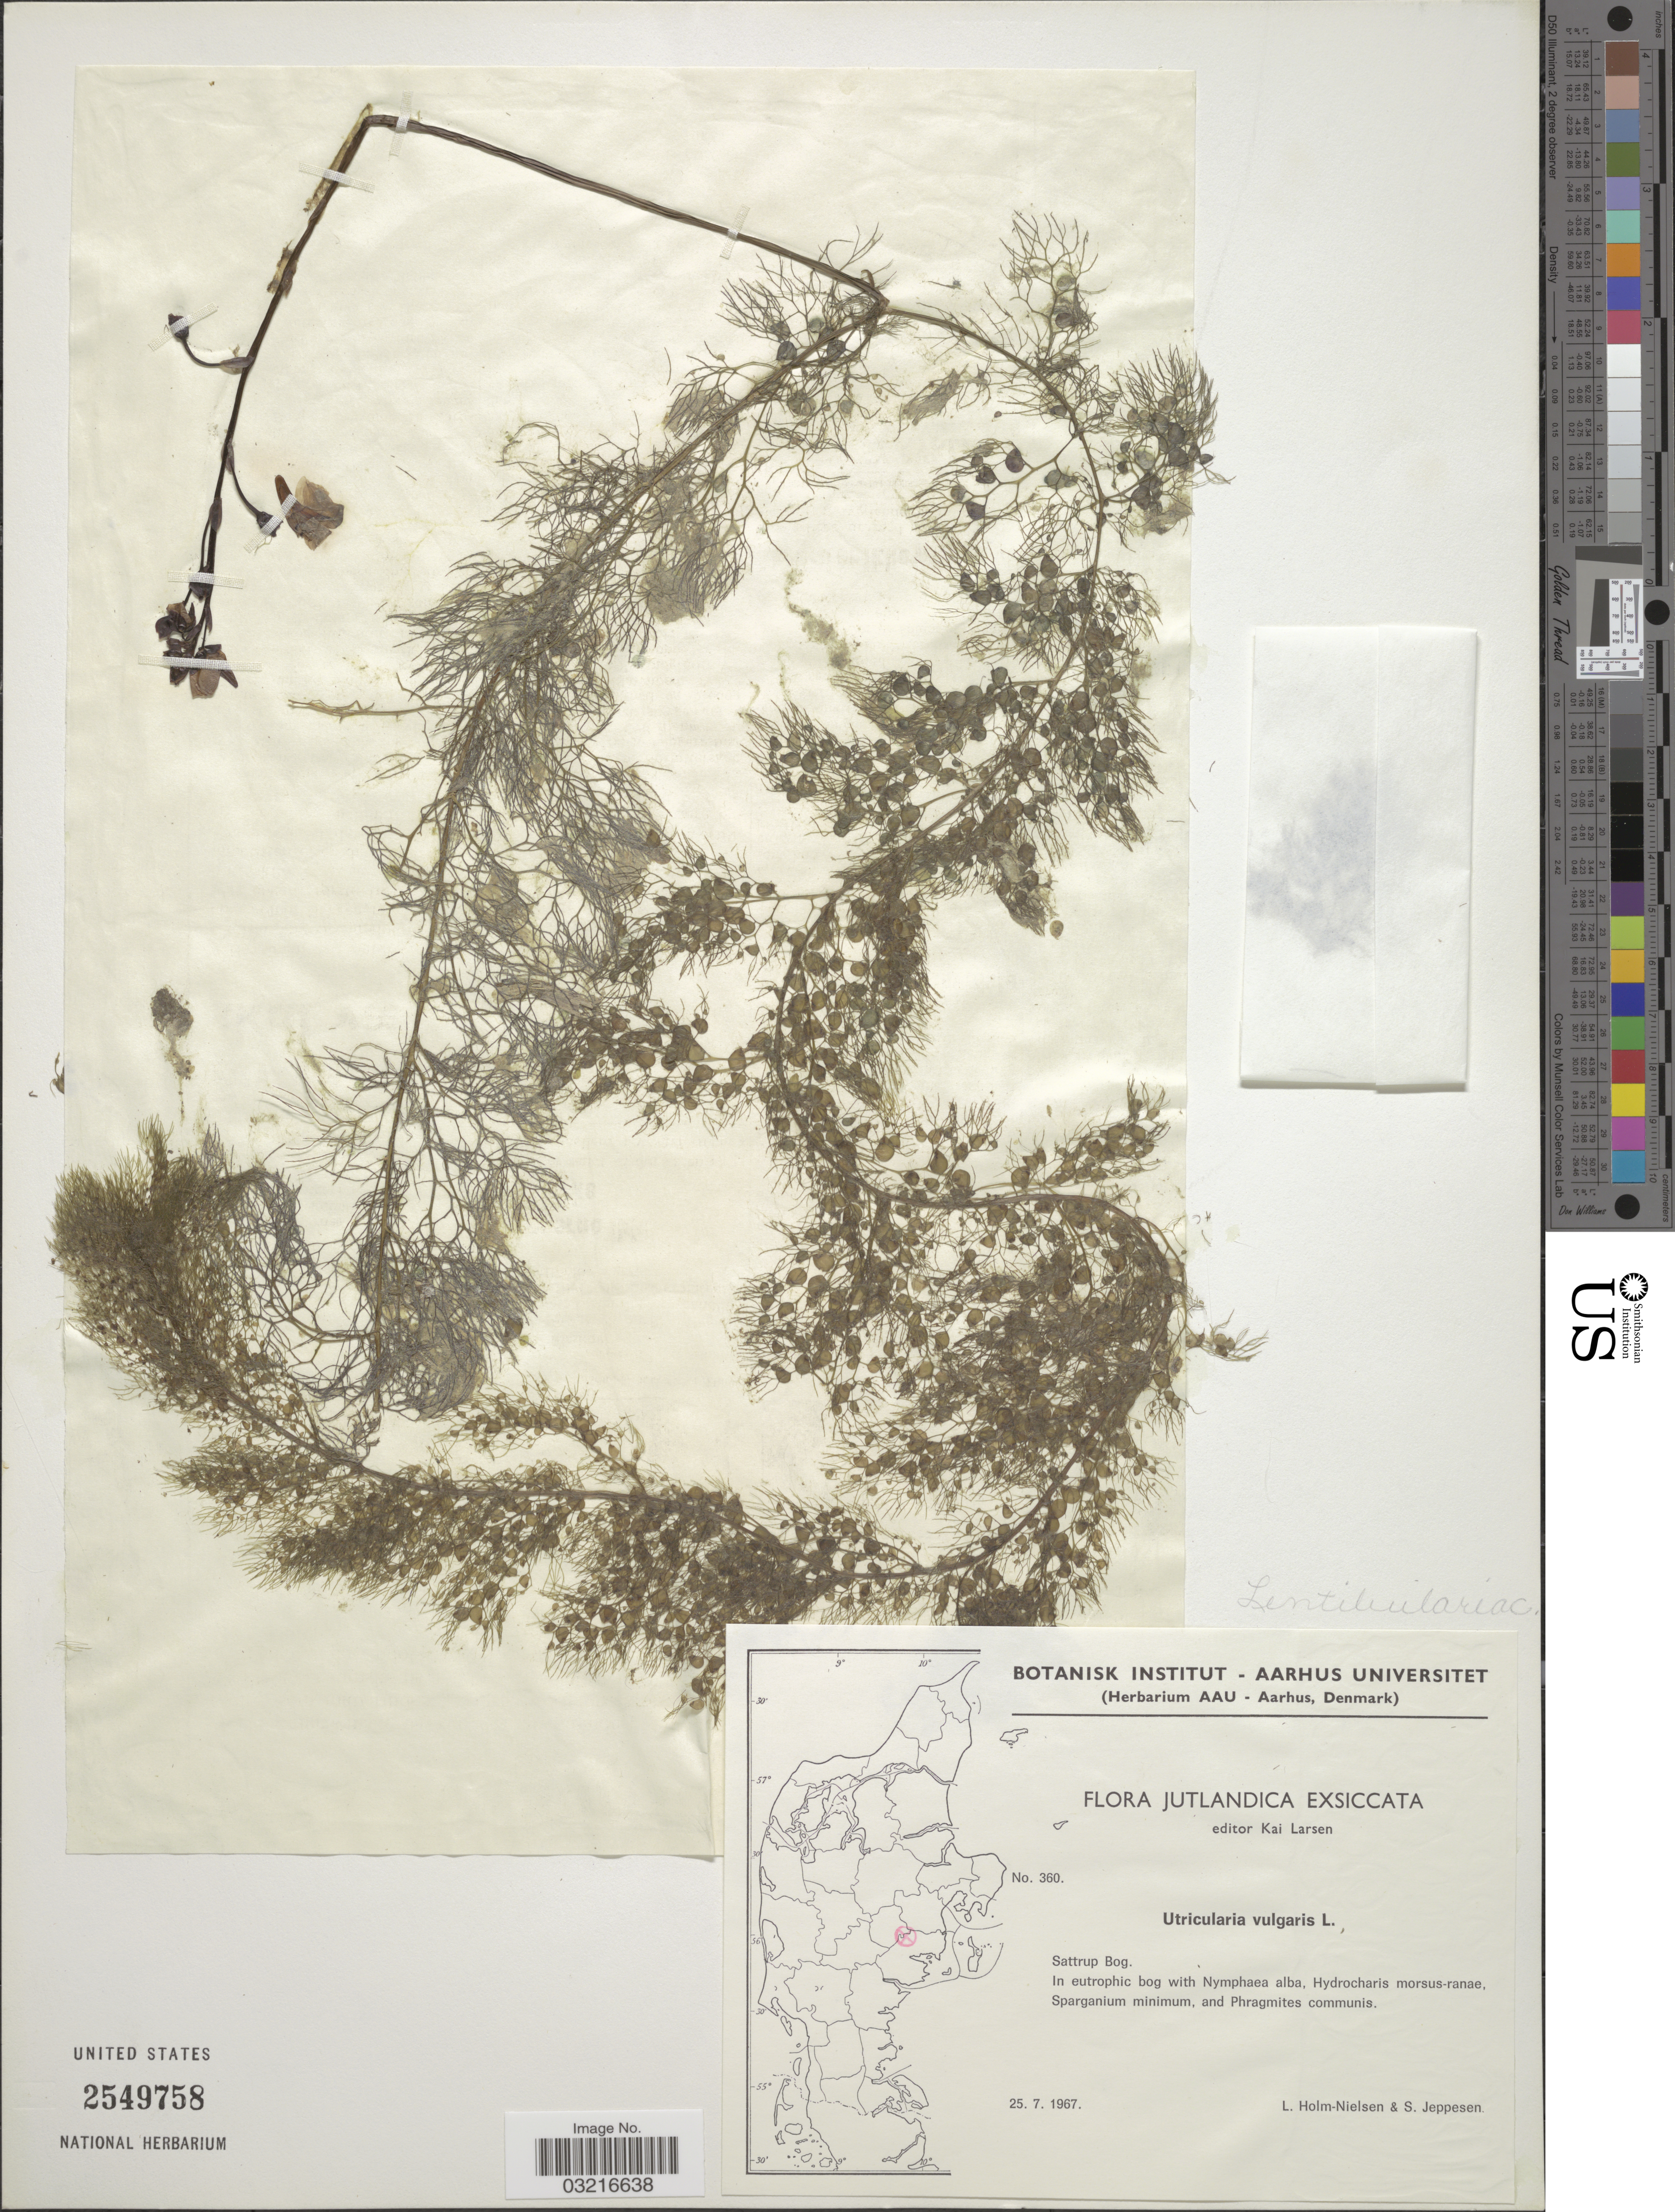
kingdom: Plantae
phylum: Tracheophyta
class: Magnoliopsida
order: Lamiales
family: Lentibulariaceae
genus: Utricularia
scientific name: Utricularia vulgaris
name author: L.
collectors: L. Holm-Nielsen & S. Jeppesen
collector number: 360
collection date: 1967-07-25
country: Denmark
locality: Jutlandica. Sattrup Bog.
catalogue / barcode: US 2549758